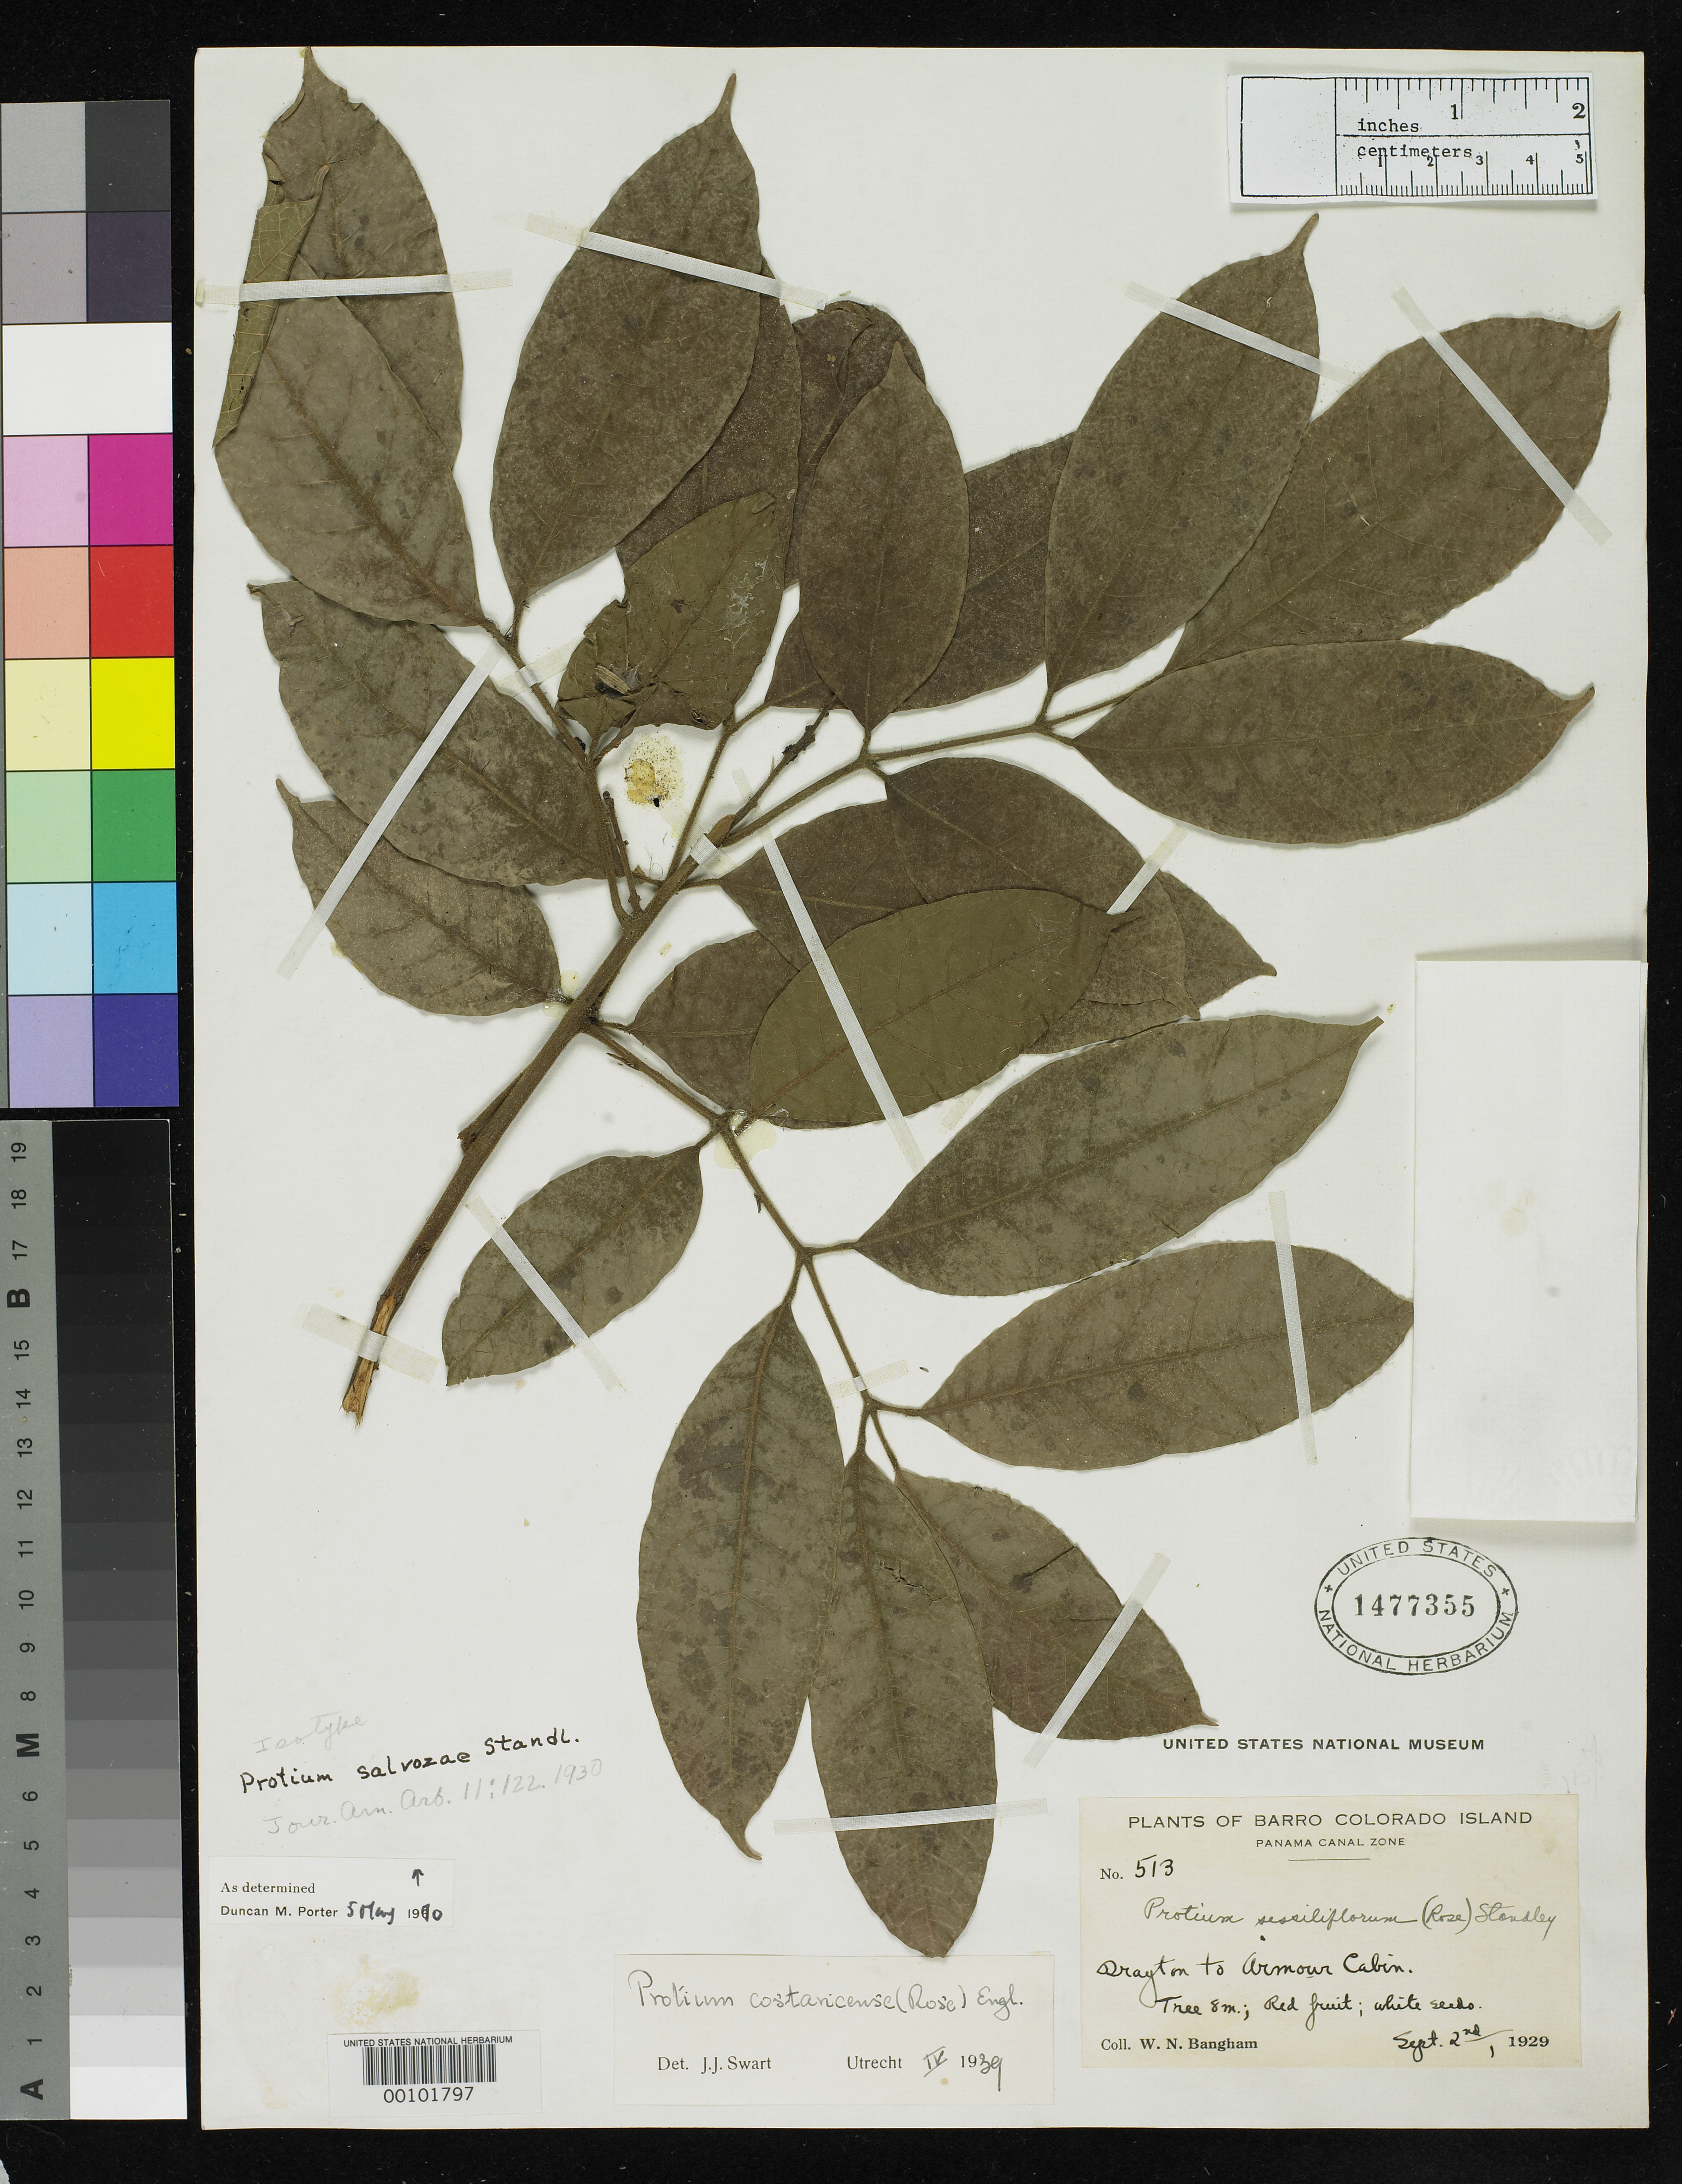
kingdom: Plantae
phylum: Tracheophyta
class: Magnoliopsida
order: Sapindales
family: Burseraceae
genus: Protium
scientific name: Protium salvozae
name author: Standl.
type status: Isotype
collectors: W. Bangham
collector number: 413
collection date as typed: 02 Sep 1929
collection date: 1929-09-02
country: Panama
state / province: Panamá Oeste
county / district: Canal Zone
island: Barro Colorado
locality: Drayton to Amour Cabin.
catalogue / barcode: US 1477355